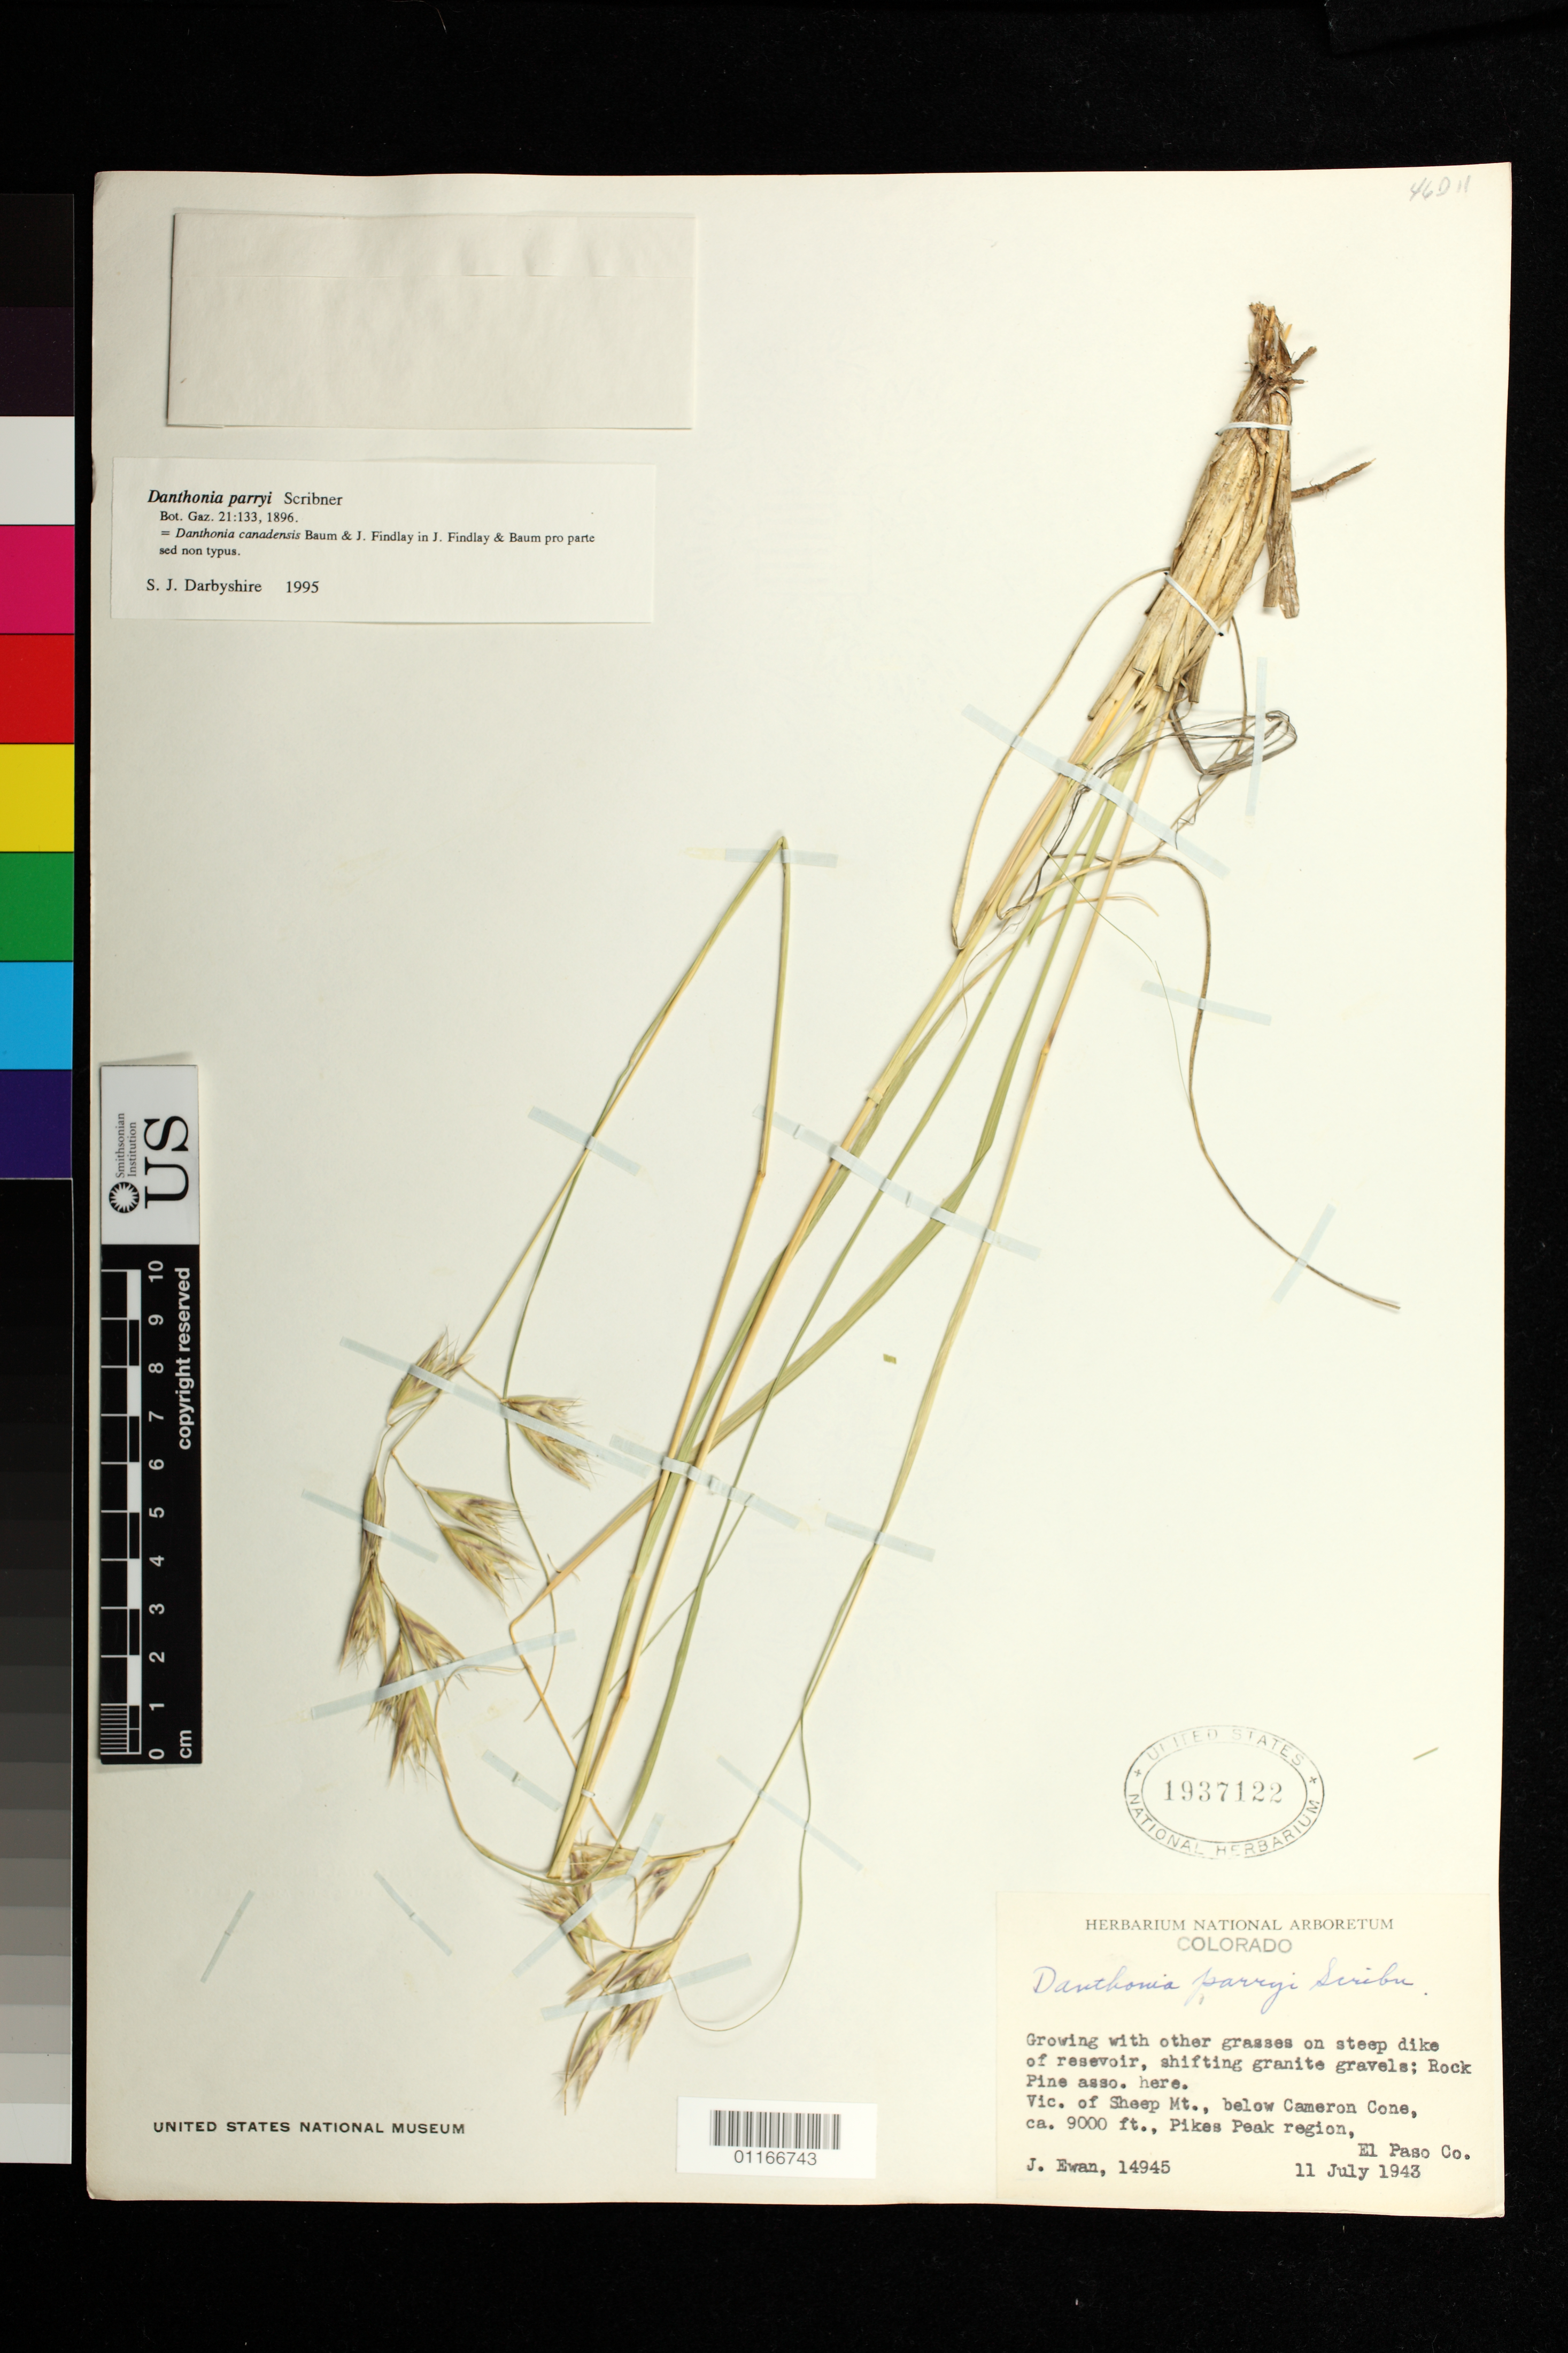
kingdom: Plantae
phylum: Tracheophyta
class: Liliopsida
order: Poales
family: Poaceae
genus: Danthonia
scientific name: Danthonia parryi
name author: Scribn.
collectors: J. A. Ewan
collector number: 14945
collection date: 1943-07-11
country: United States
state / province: Colorado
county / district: El Paso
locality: Vicinity of Sheep Mt. below Cameron Cone, Pikes Peak region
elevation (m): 2743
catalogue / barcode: US 1937122